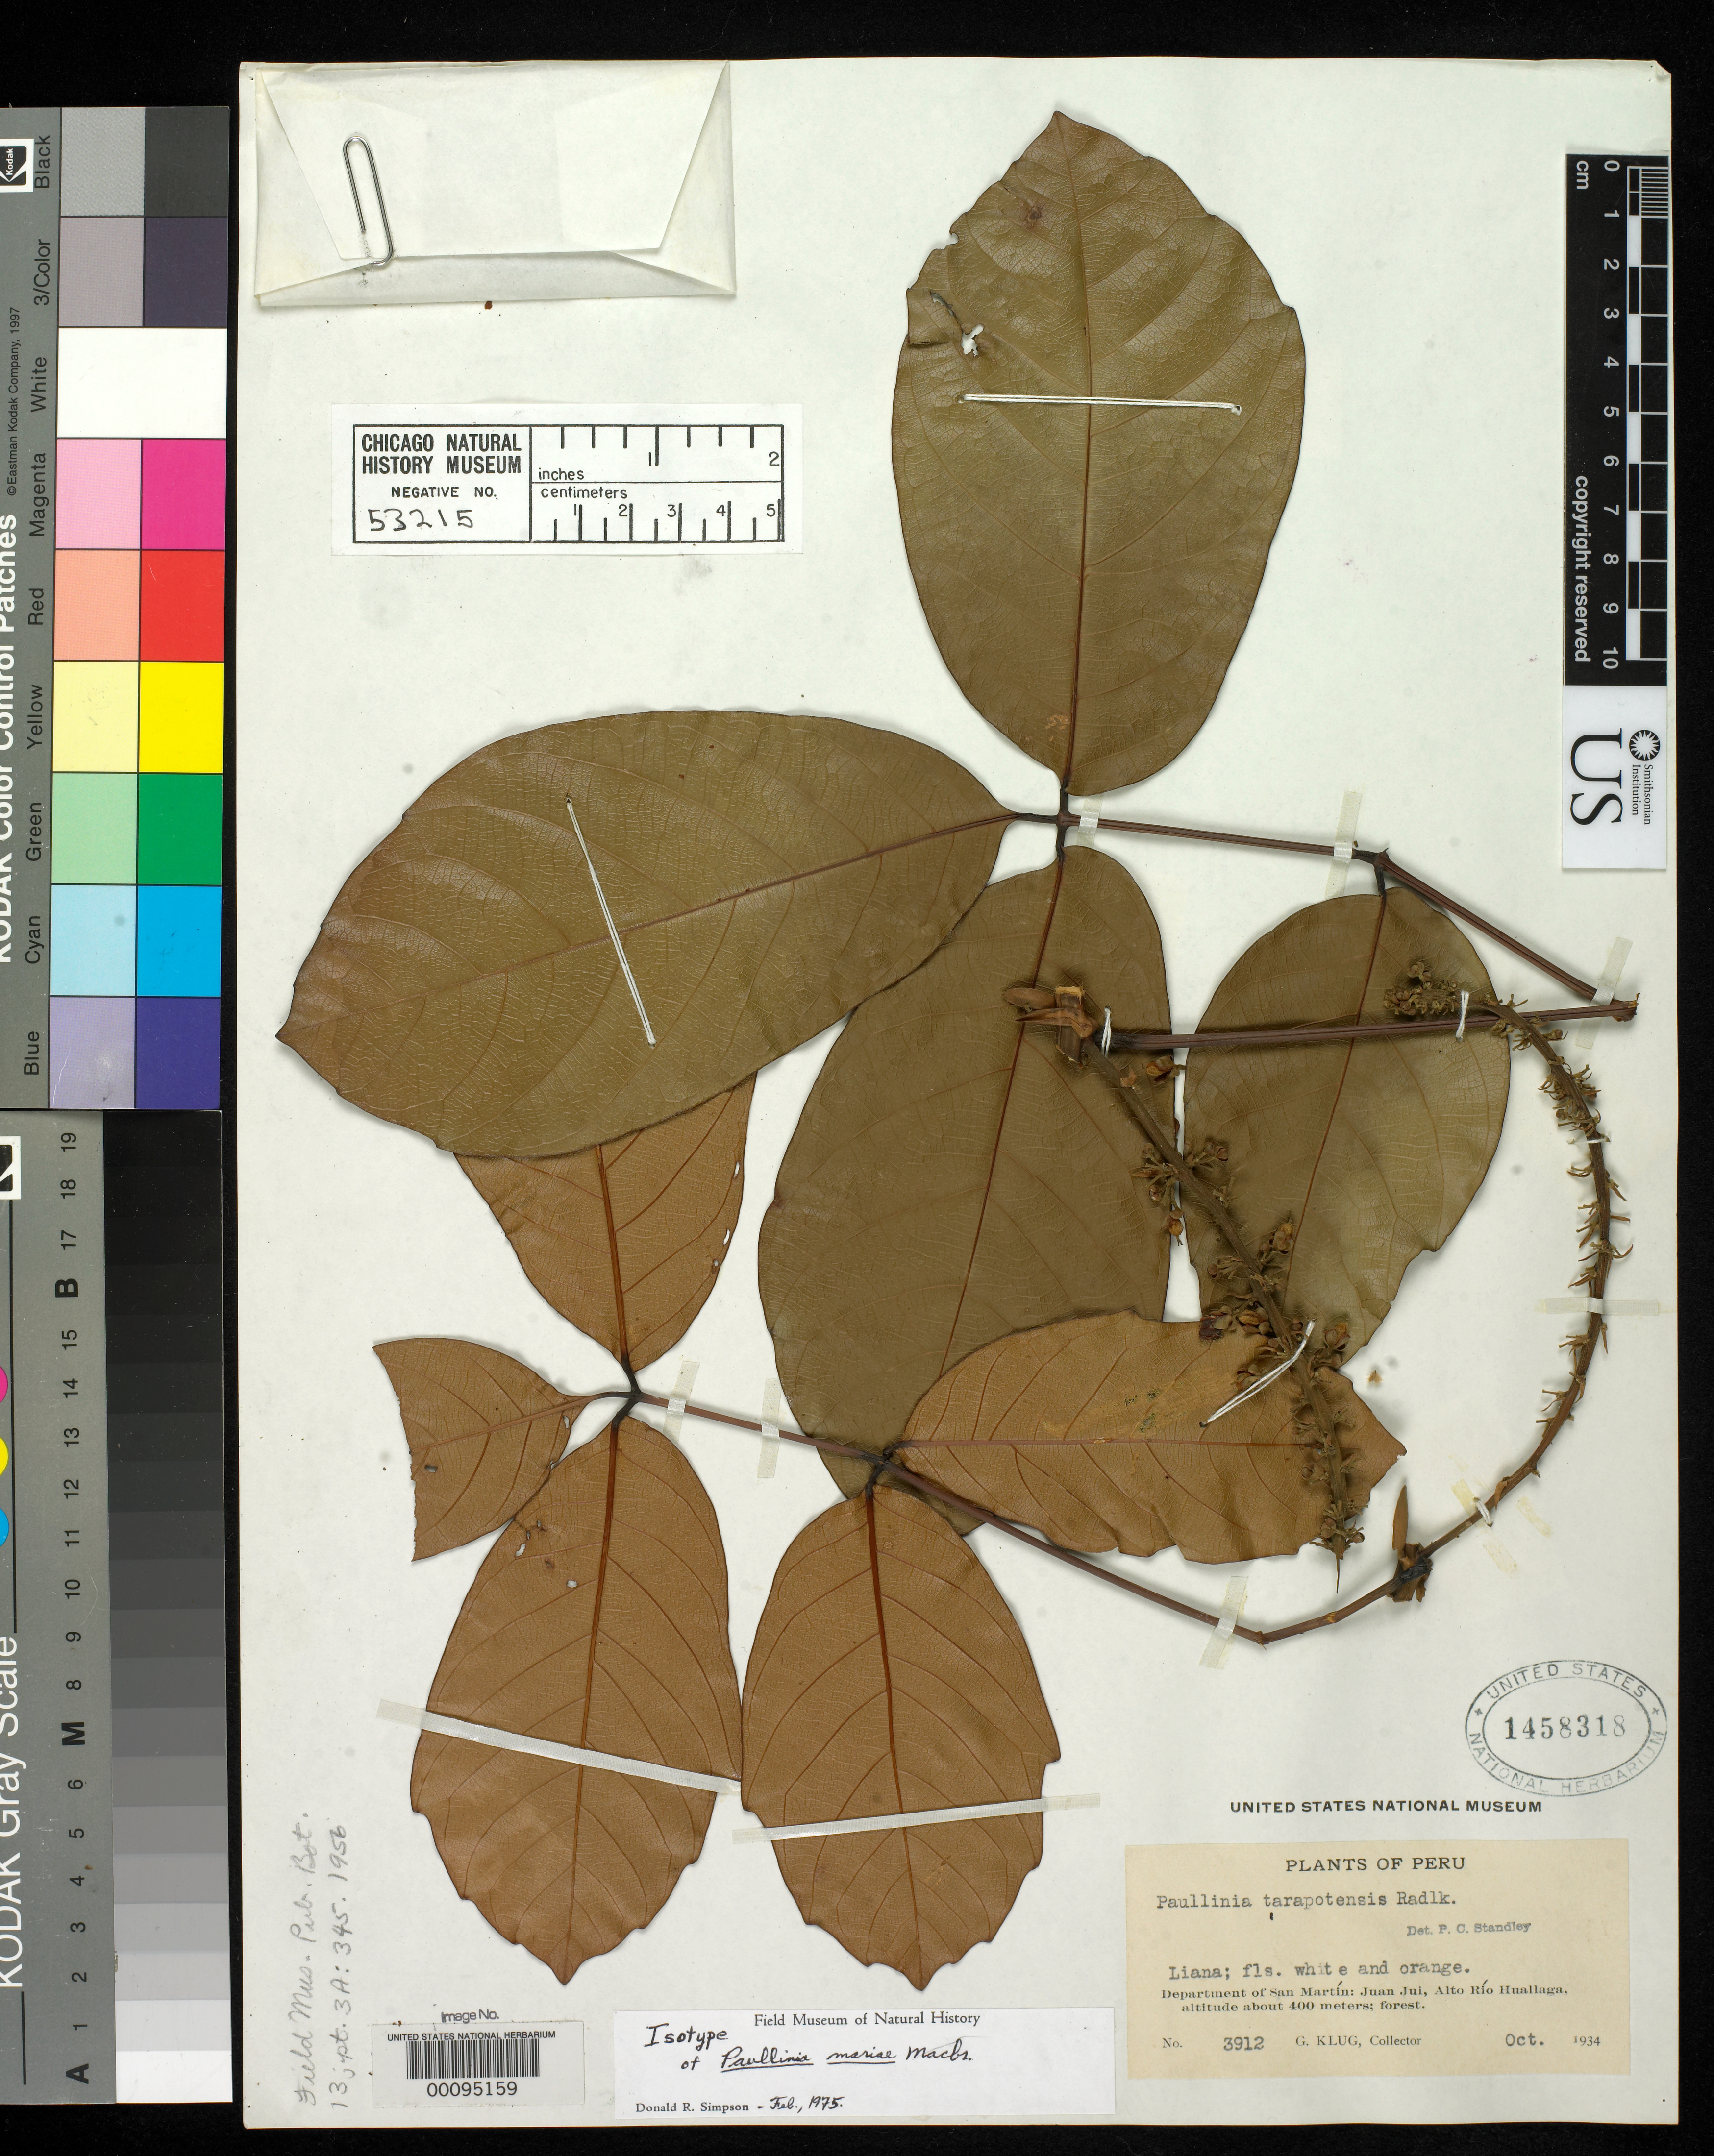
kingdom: Plantae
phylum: Tracheophyta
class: Magnoliopsida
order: Sapindales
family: Sapindaceae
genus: Paullinia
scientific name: Paullinia mariae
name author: J.F. Macbr.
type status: Isotype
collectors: G. Klug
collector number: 3912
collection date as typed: Oct 1934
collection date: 1934-10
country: Peru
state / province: San Martín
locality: Juan Jui, Alto Rio Huallaga.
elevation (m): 400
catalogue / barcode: US 1458318